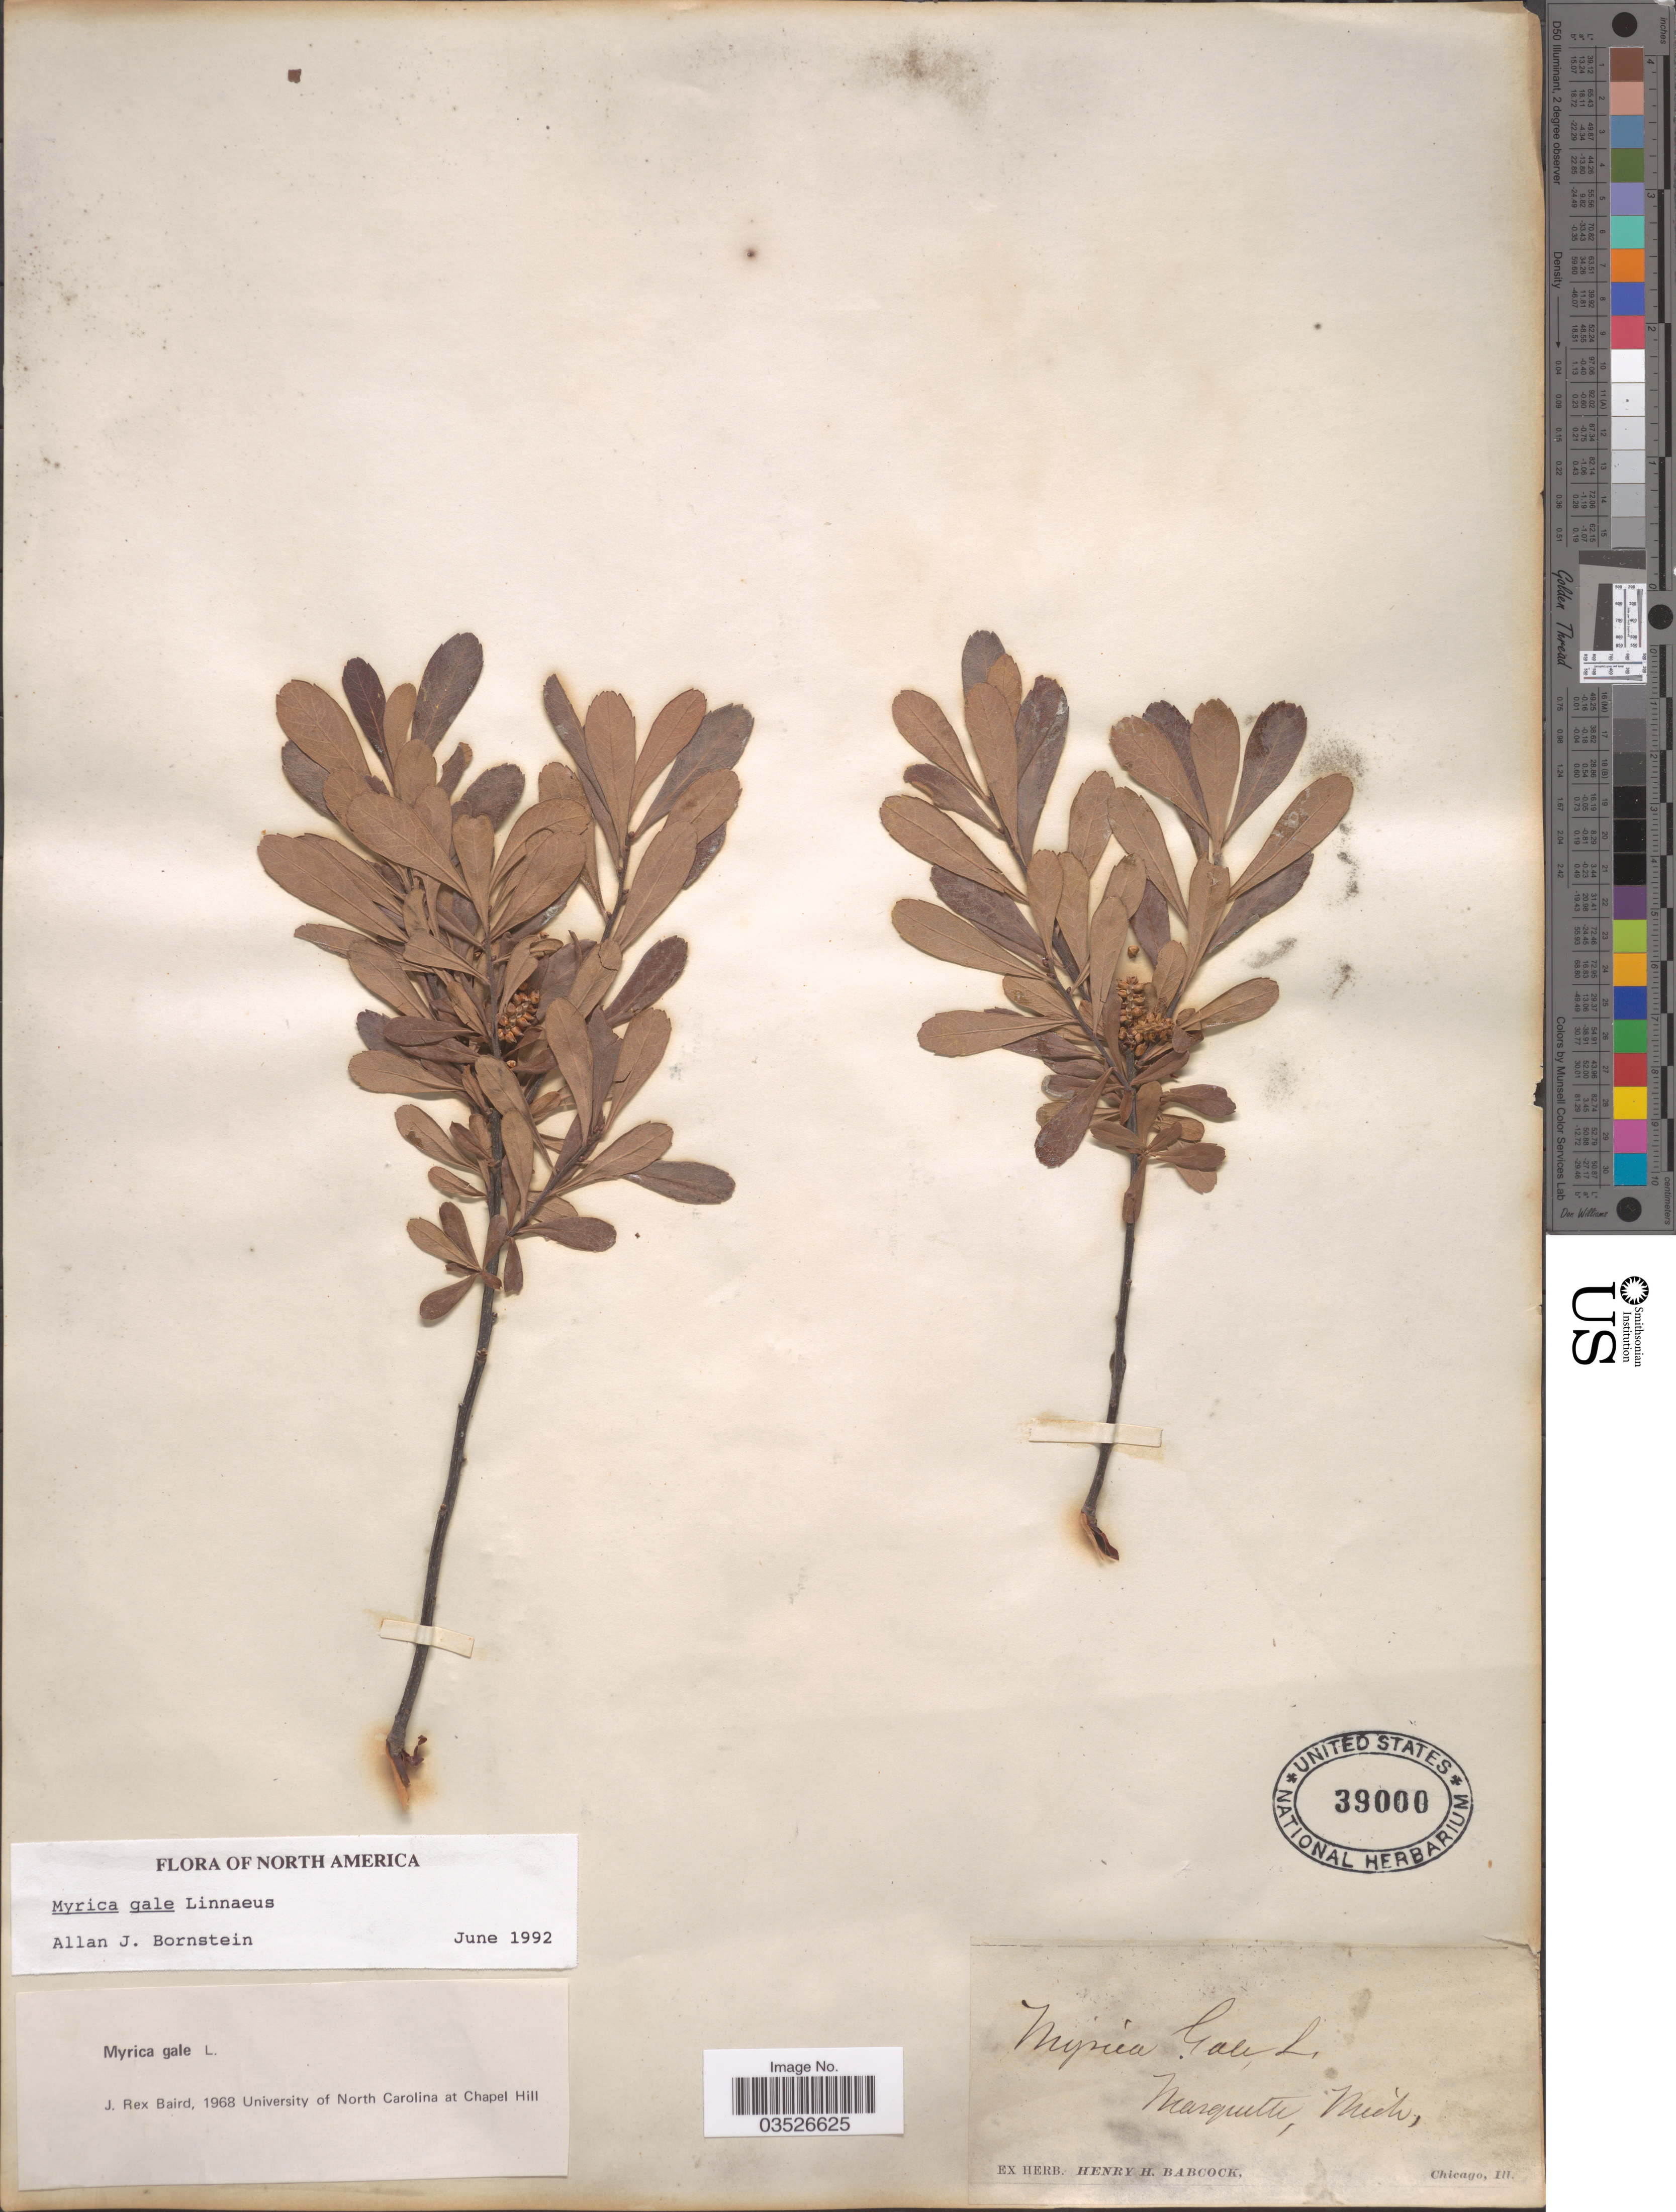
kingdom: Plantae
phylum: Tracheophyta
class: Magnoliopsida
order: Fagales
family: Myricaceae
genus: Myrica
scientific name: Myrica gale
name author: L.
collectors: ex herb. Henry Homes Babcock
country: United States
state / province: Michigan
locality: Marquette.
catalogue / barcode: US 39000